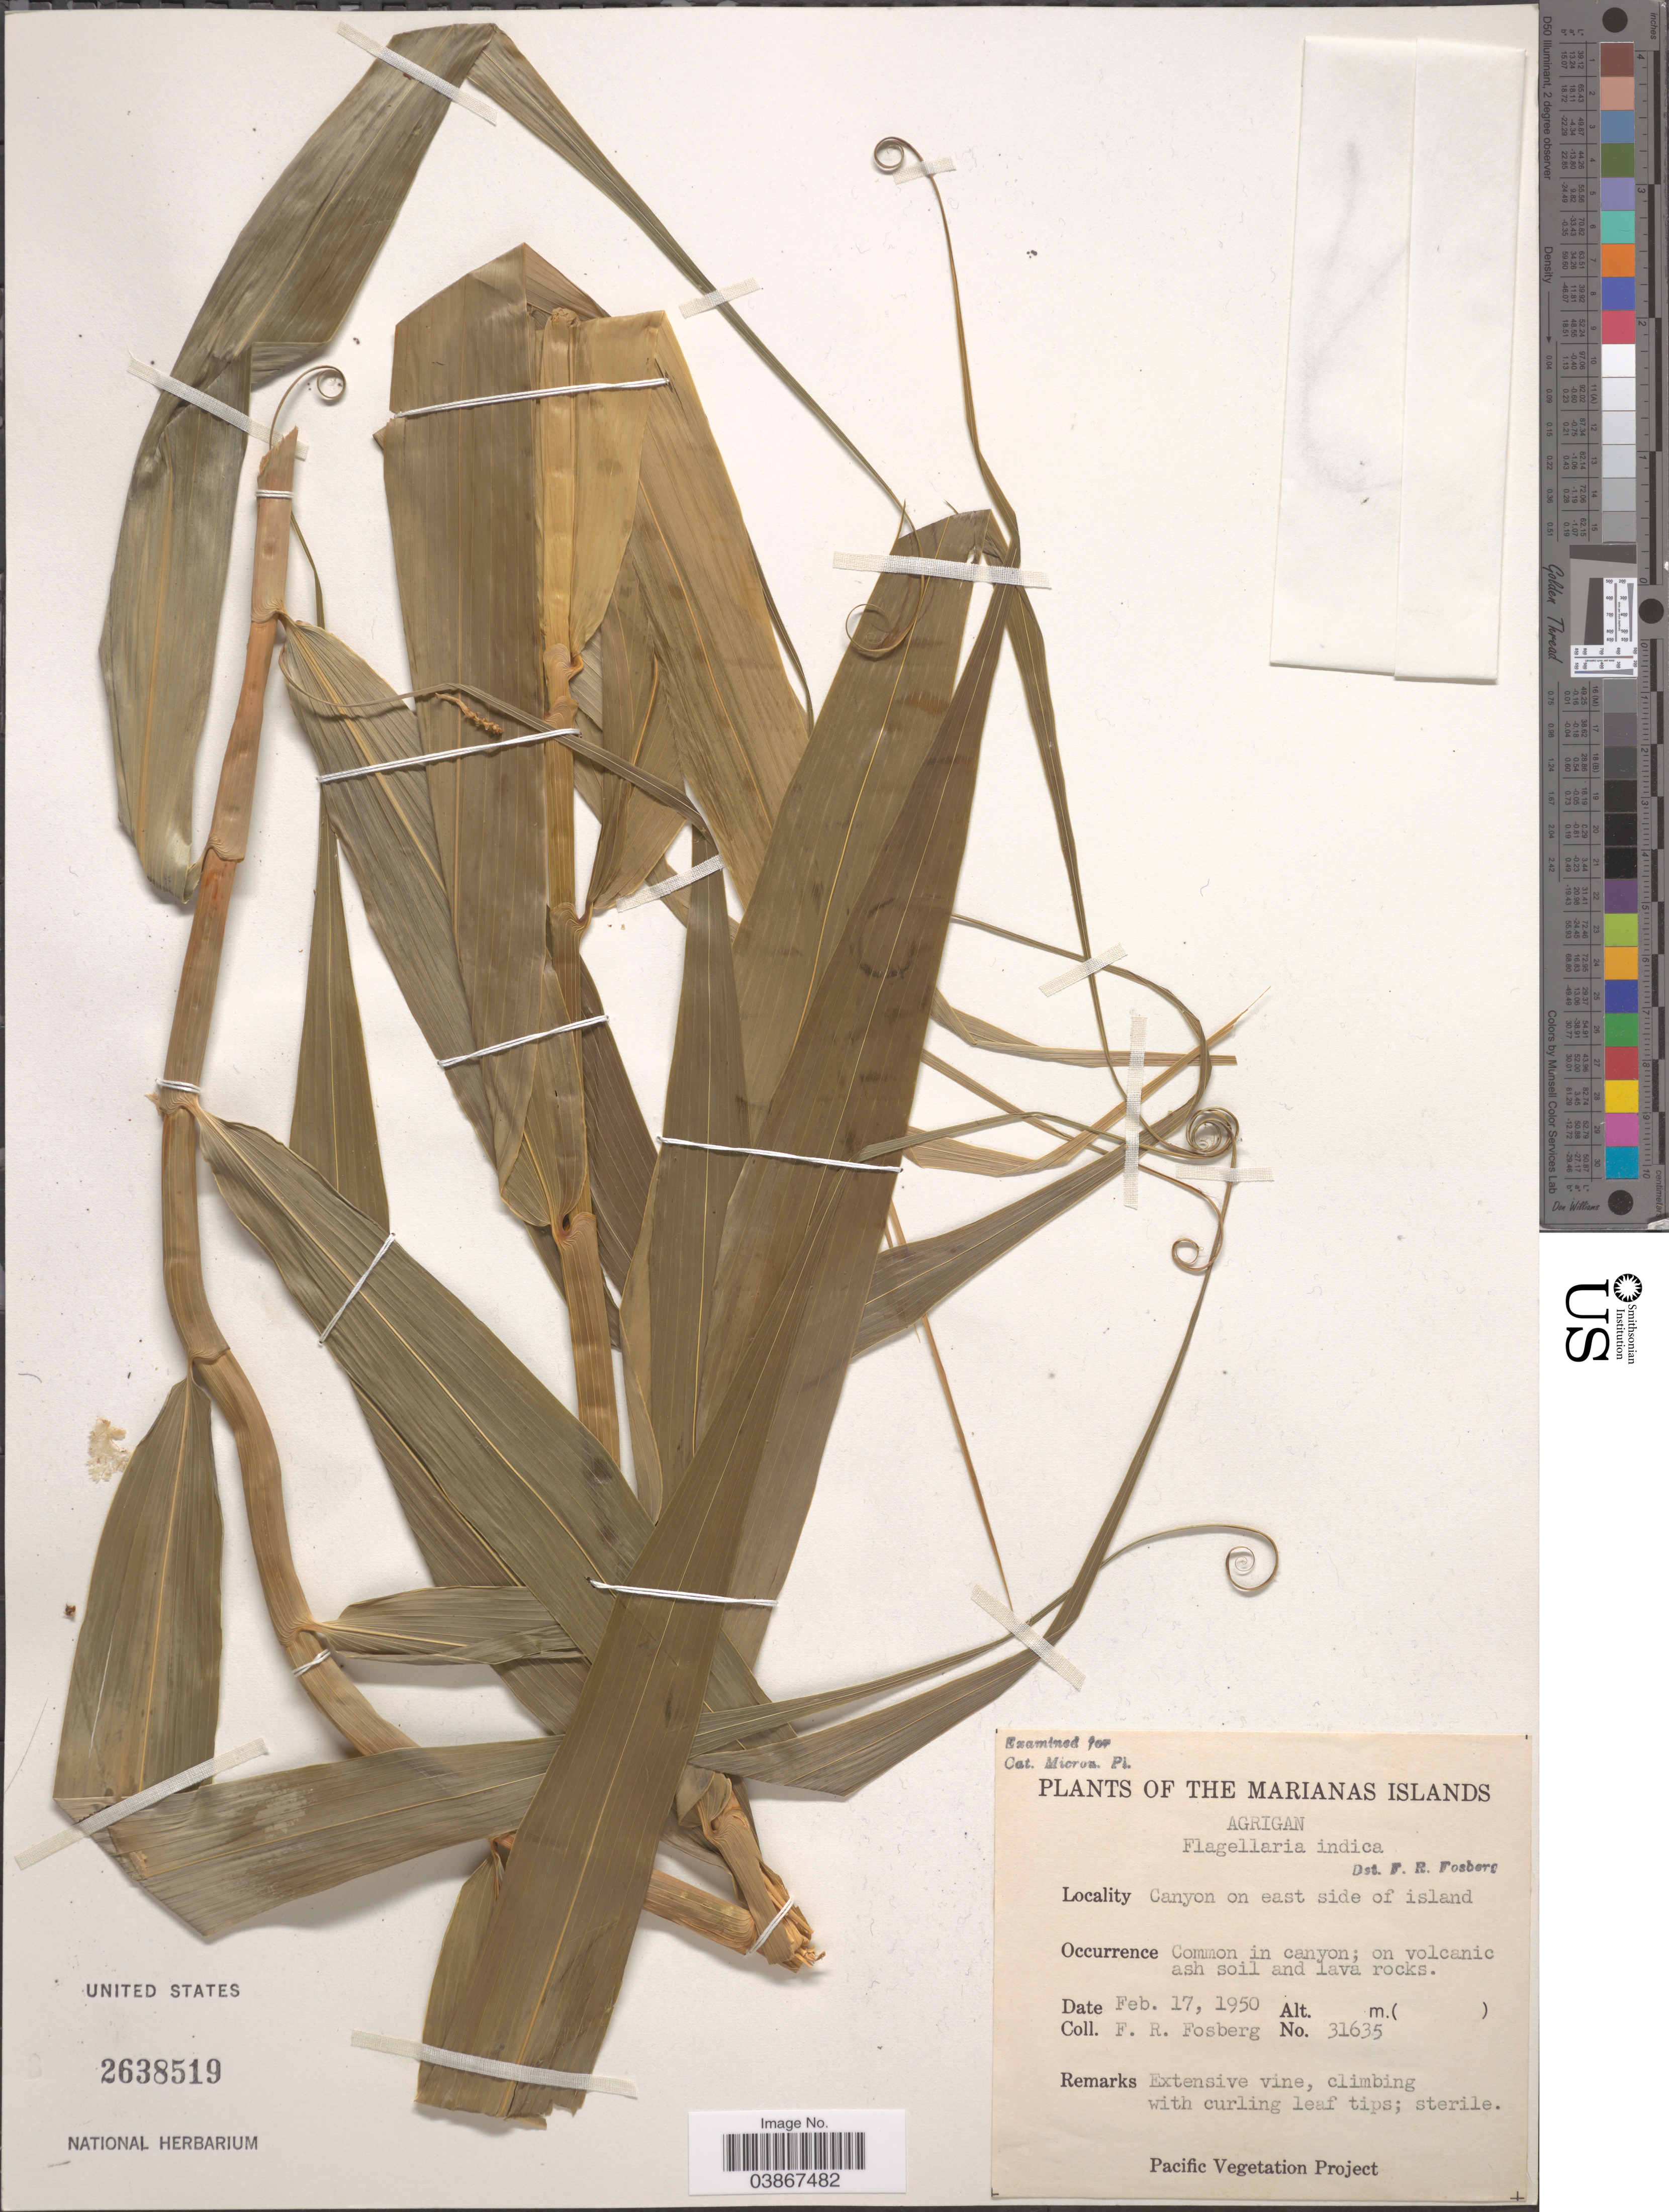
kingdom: Plantae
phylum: Tracheophyta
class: Liliopsida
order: Poales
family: Flagellariaceae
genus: Flagellaria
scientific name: Flagellaria indica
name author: L.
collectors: F. R. Fosberg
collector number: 31635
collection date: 1950-02-17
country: Northern Mariana Islands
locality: The Marianas Islands. Agrigan. Canyon on east side of island.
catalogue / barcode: US 2638519